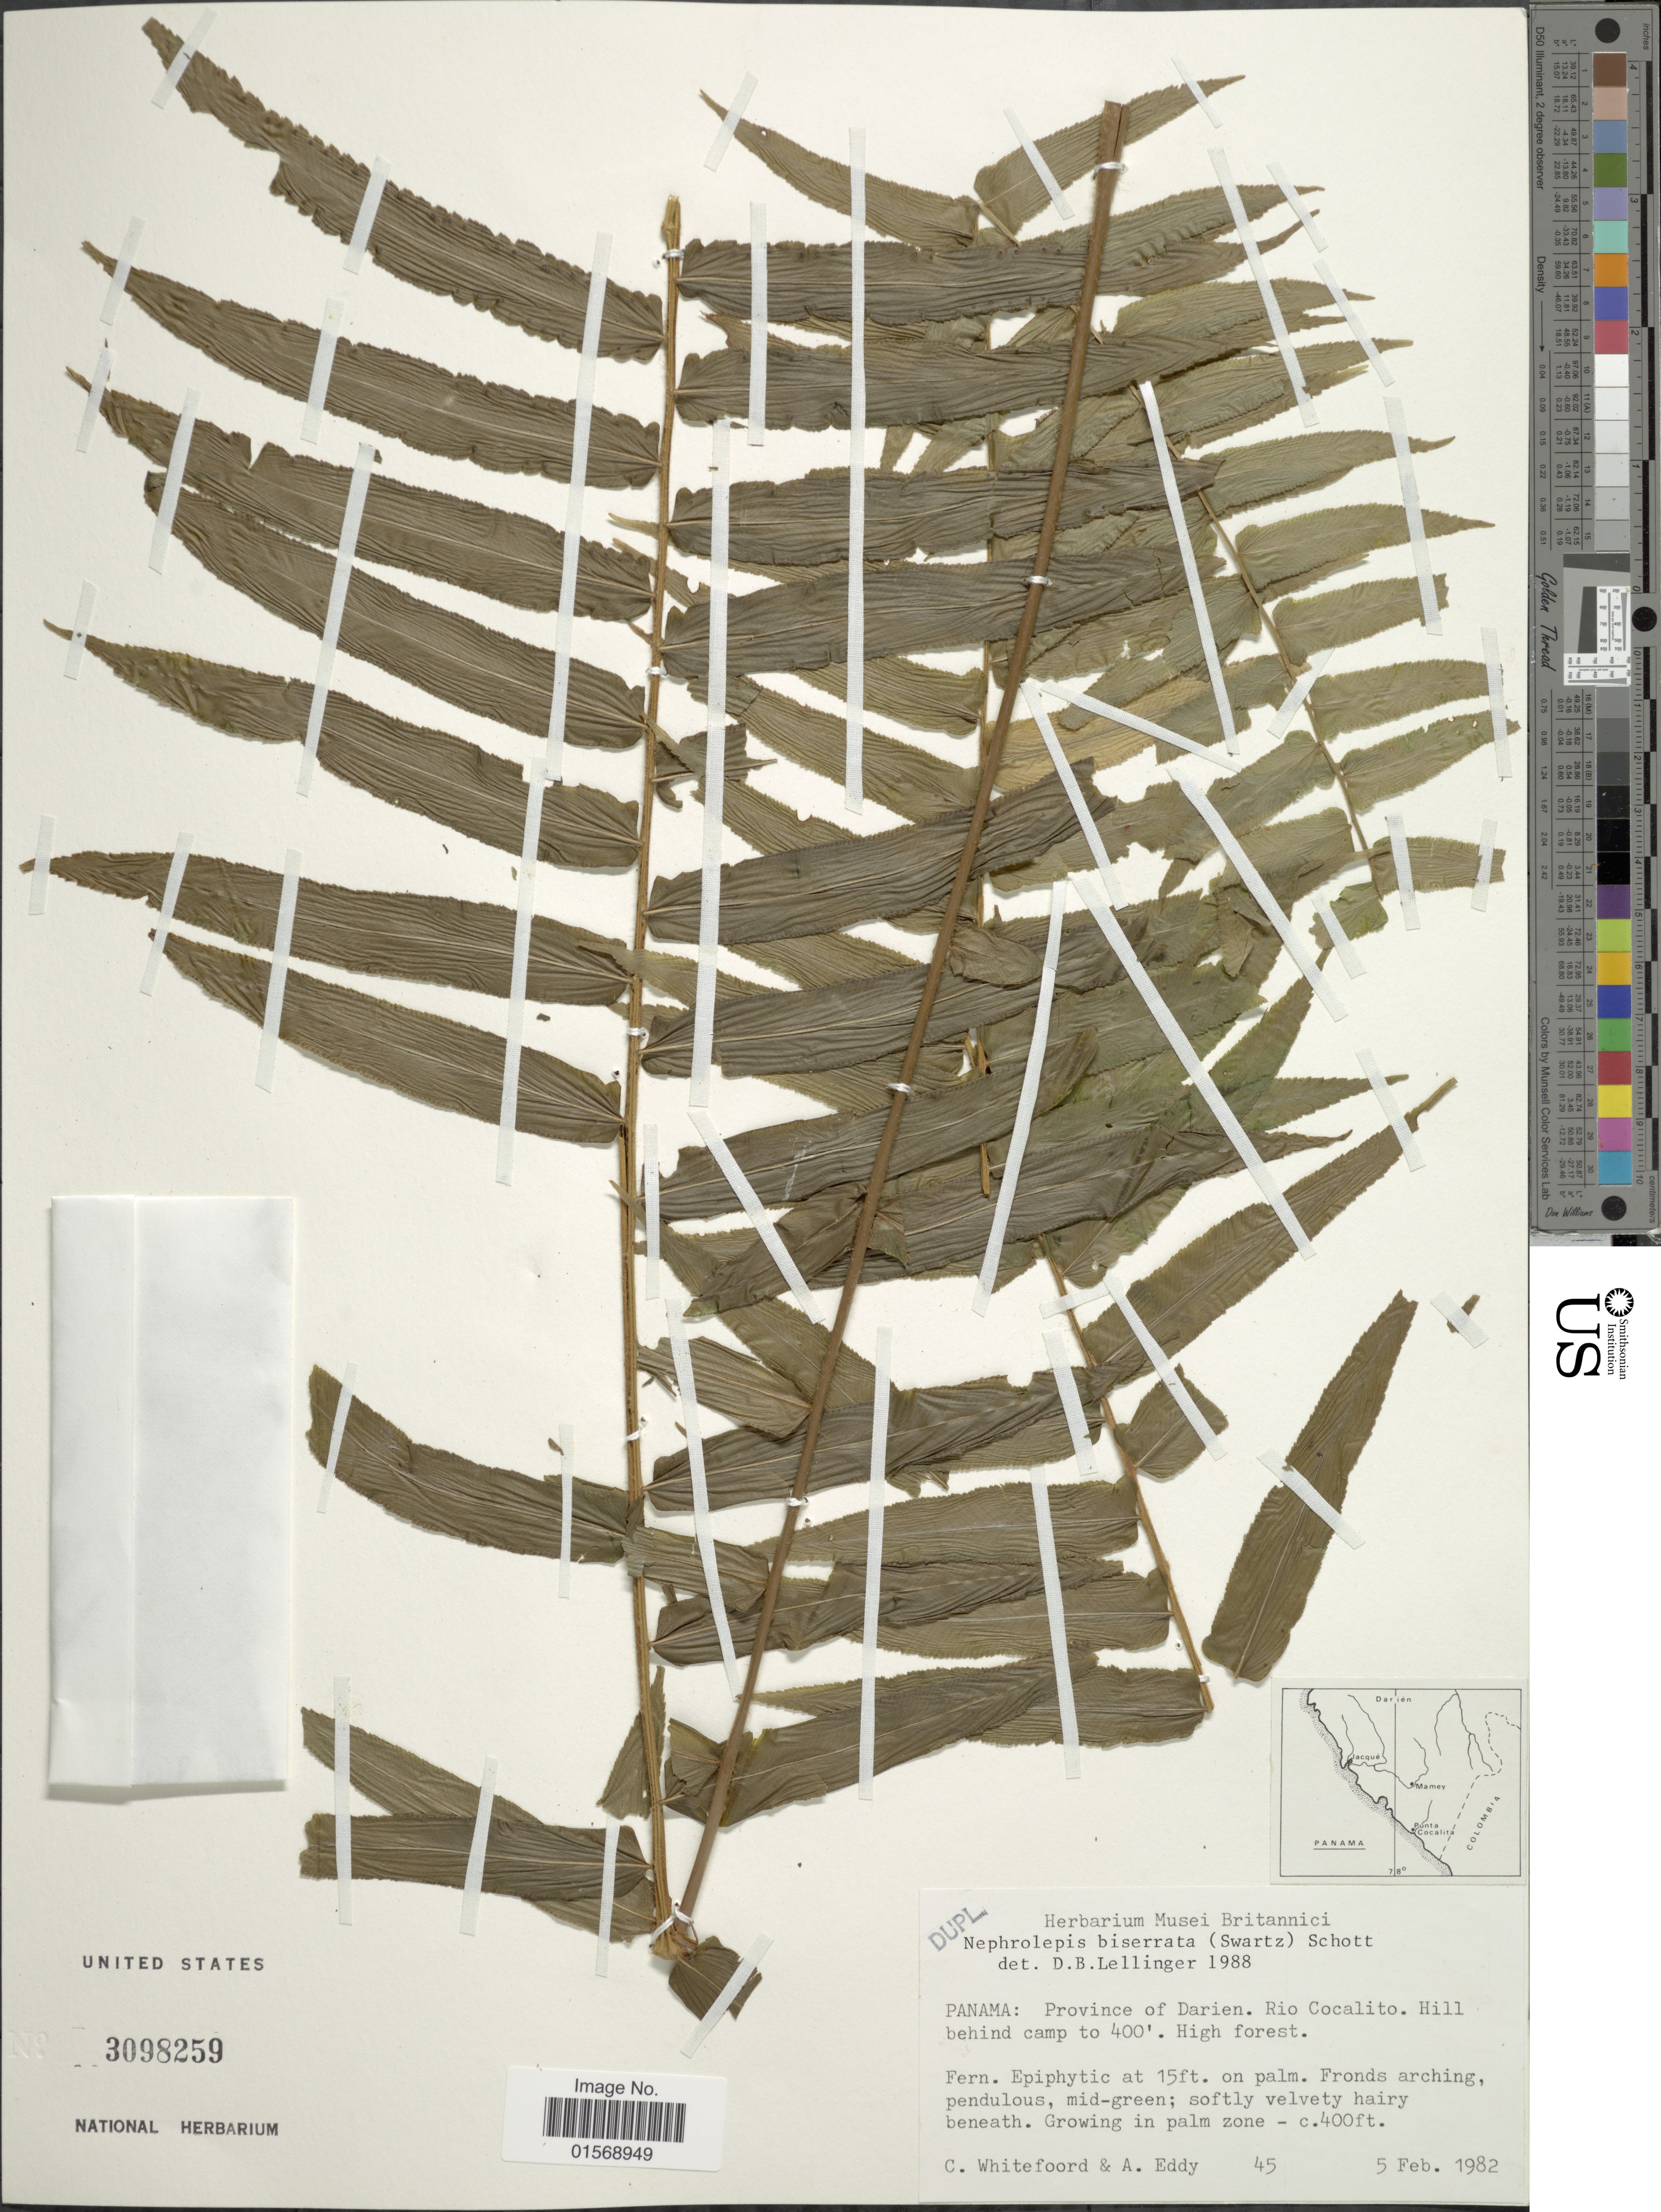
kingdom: Plantae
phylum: Tracheophyta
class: Polypodiopsida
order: Polypodiales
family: Nephrolepidaceae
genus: Nephrolepis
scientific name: Nephrolepis biserrata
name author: (Sw.) Schott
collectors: C. Whitefoord & A. Eddy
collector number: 45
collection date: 1982-02-05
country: Panama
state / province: Darién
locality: Panama: Prov. Darien, Rio Cocalito.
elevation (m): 122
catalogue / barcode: US 3098259